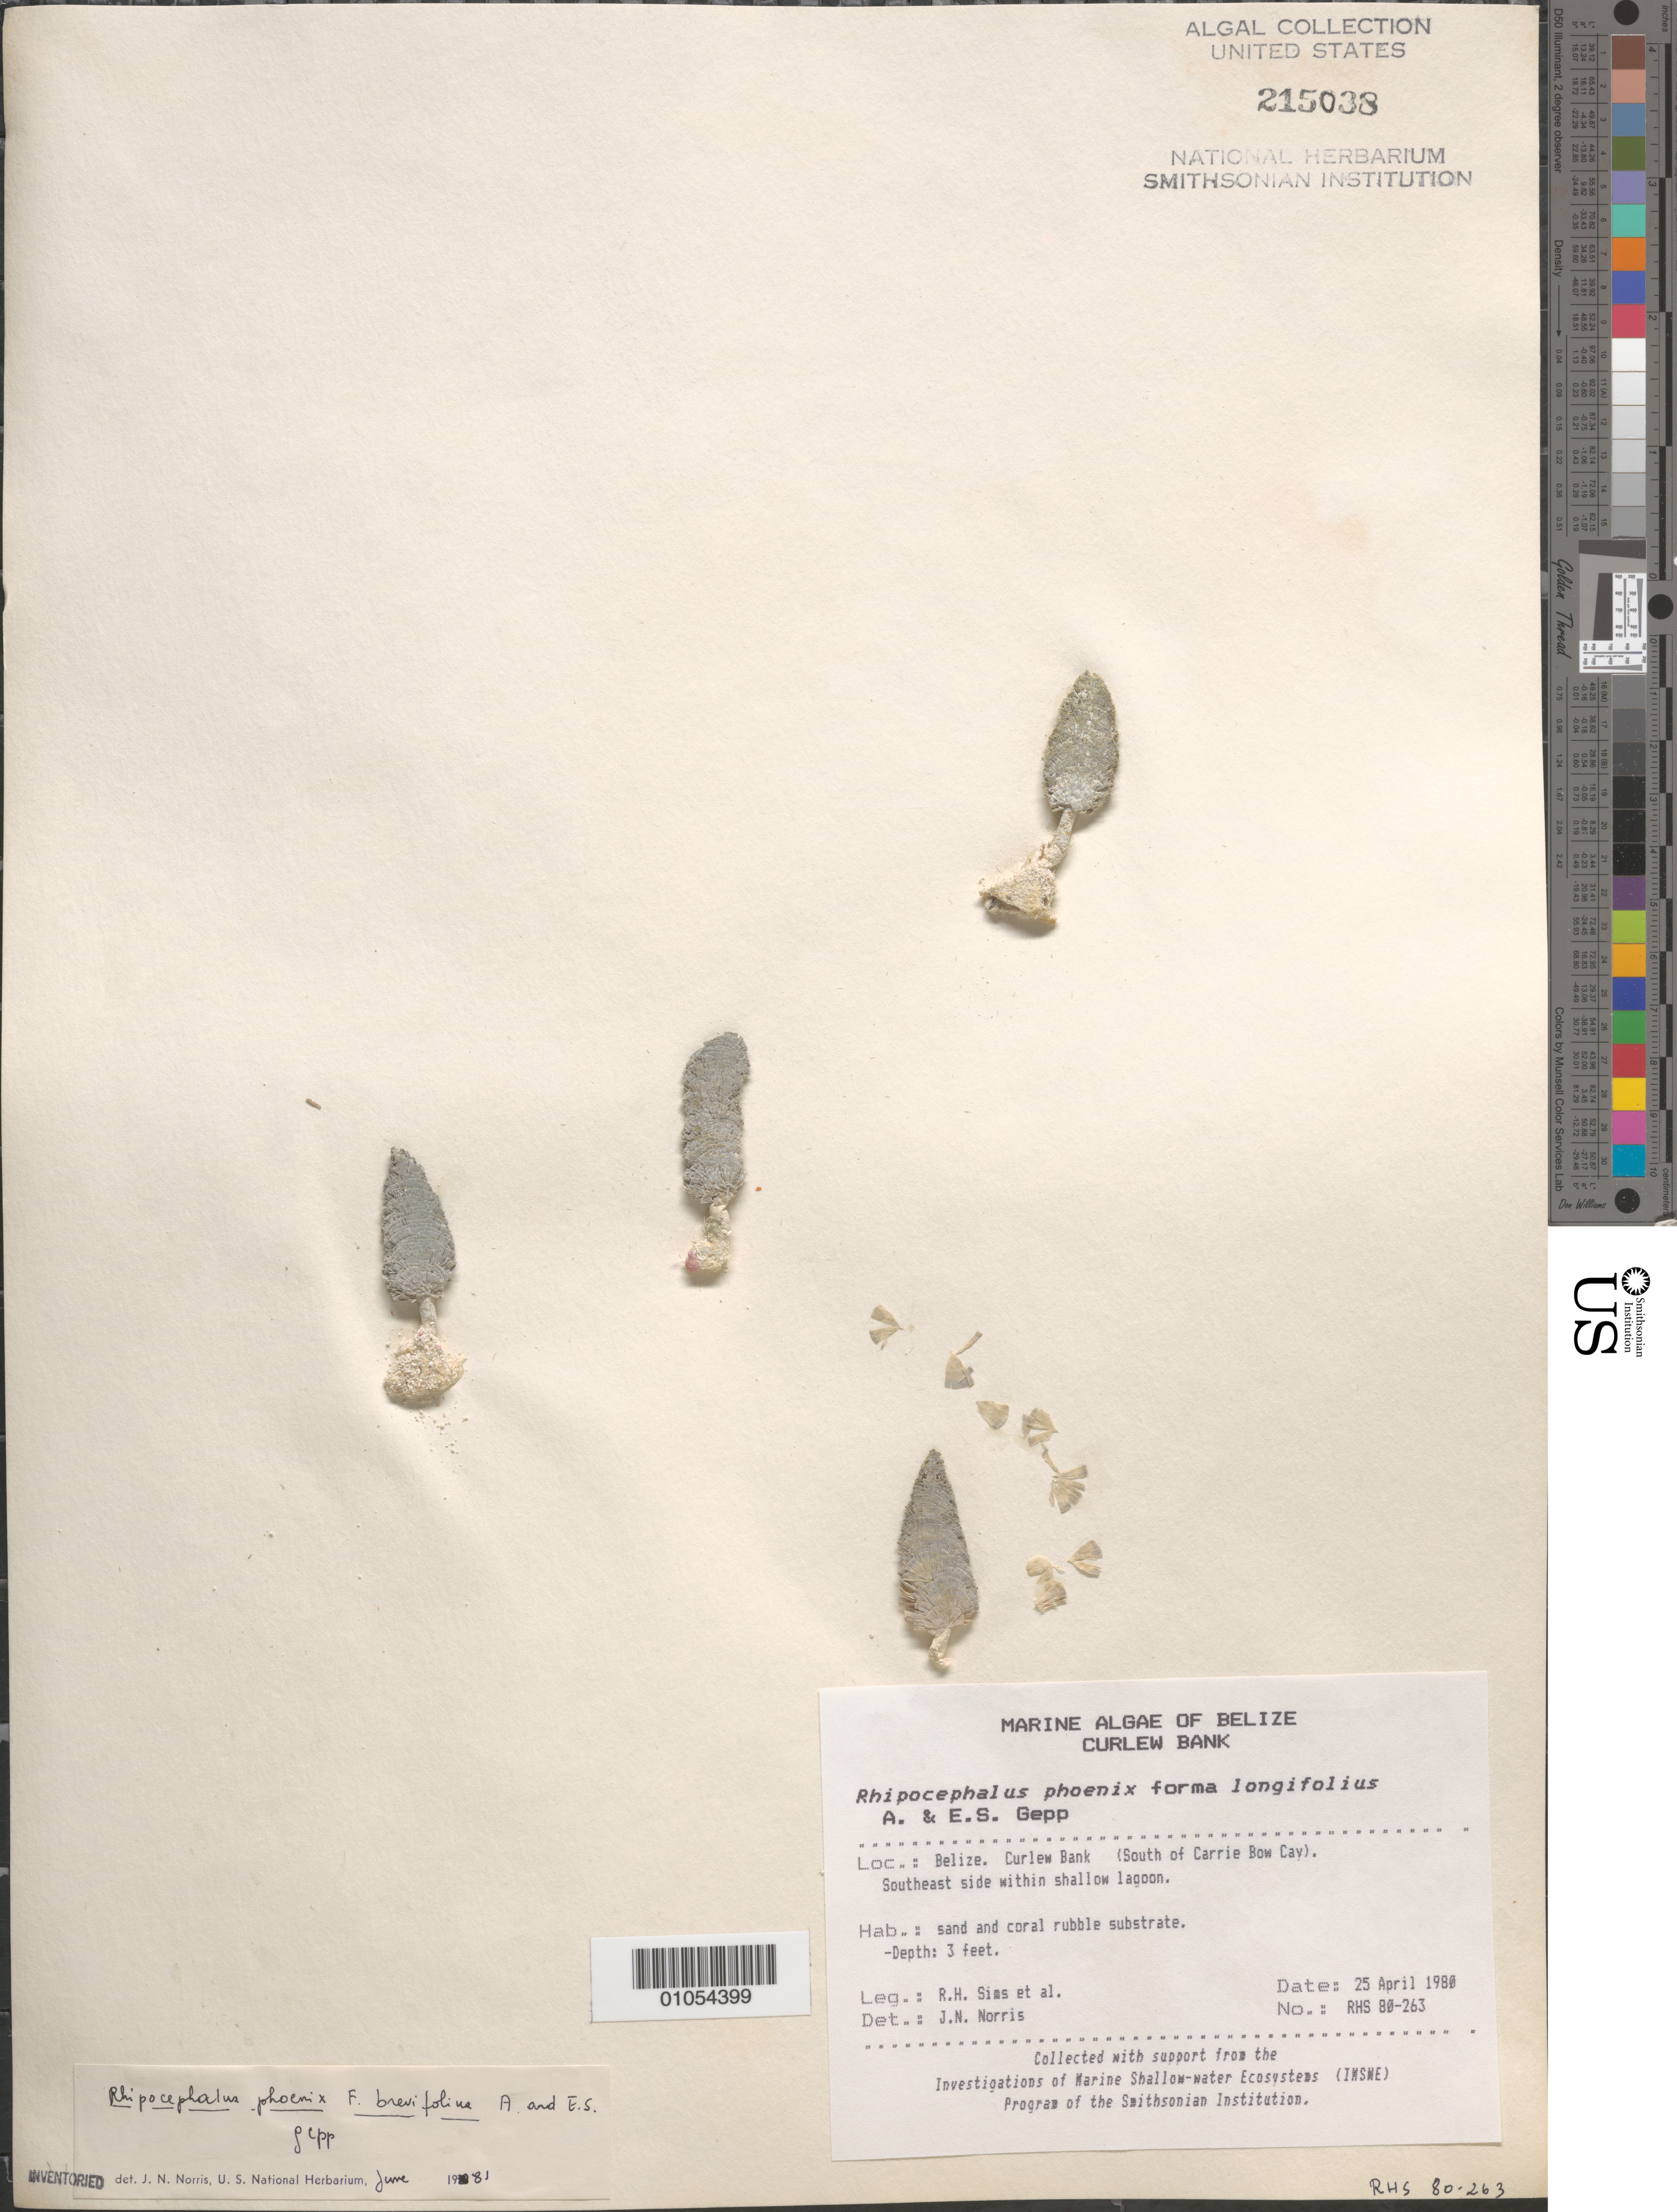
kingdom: Plantae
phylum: Chlorophyta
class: Ulvophyceae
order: Bryopsidales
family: Udoteaceae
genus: Rhipocephalus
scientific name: Rhipocephalus phoenix f. brevifolius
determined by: Norris, James N.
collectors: R. H. Sims & et al.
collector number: RHS 80-263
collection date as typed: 25 Apr 1980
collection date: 1980-04-25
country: Belize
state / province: Stann Creek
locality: Curlew Bank, south of Carrie Bow Cay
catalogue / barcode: US 215038